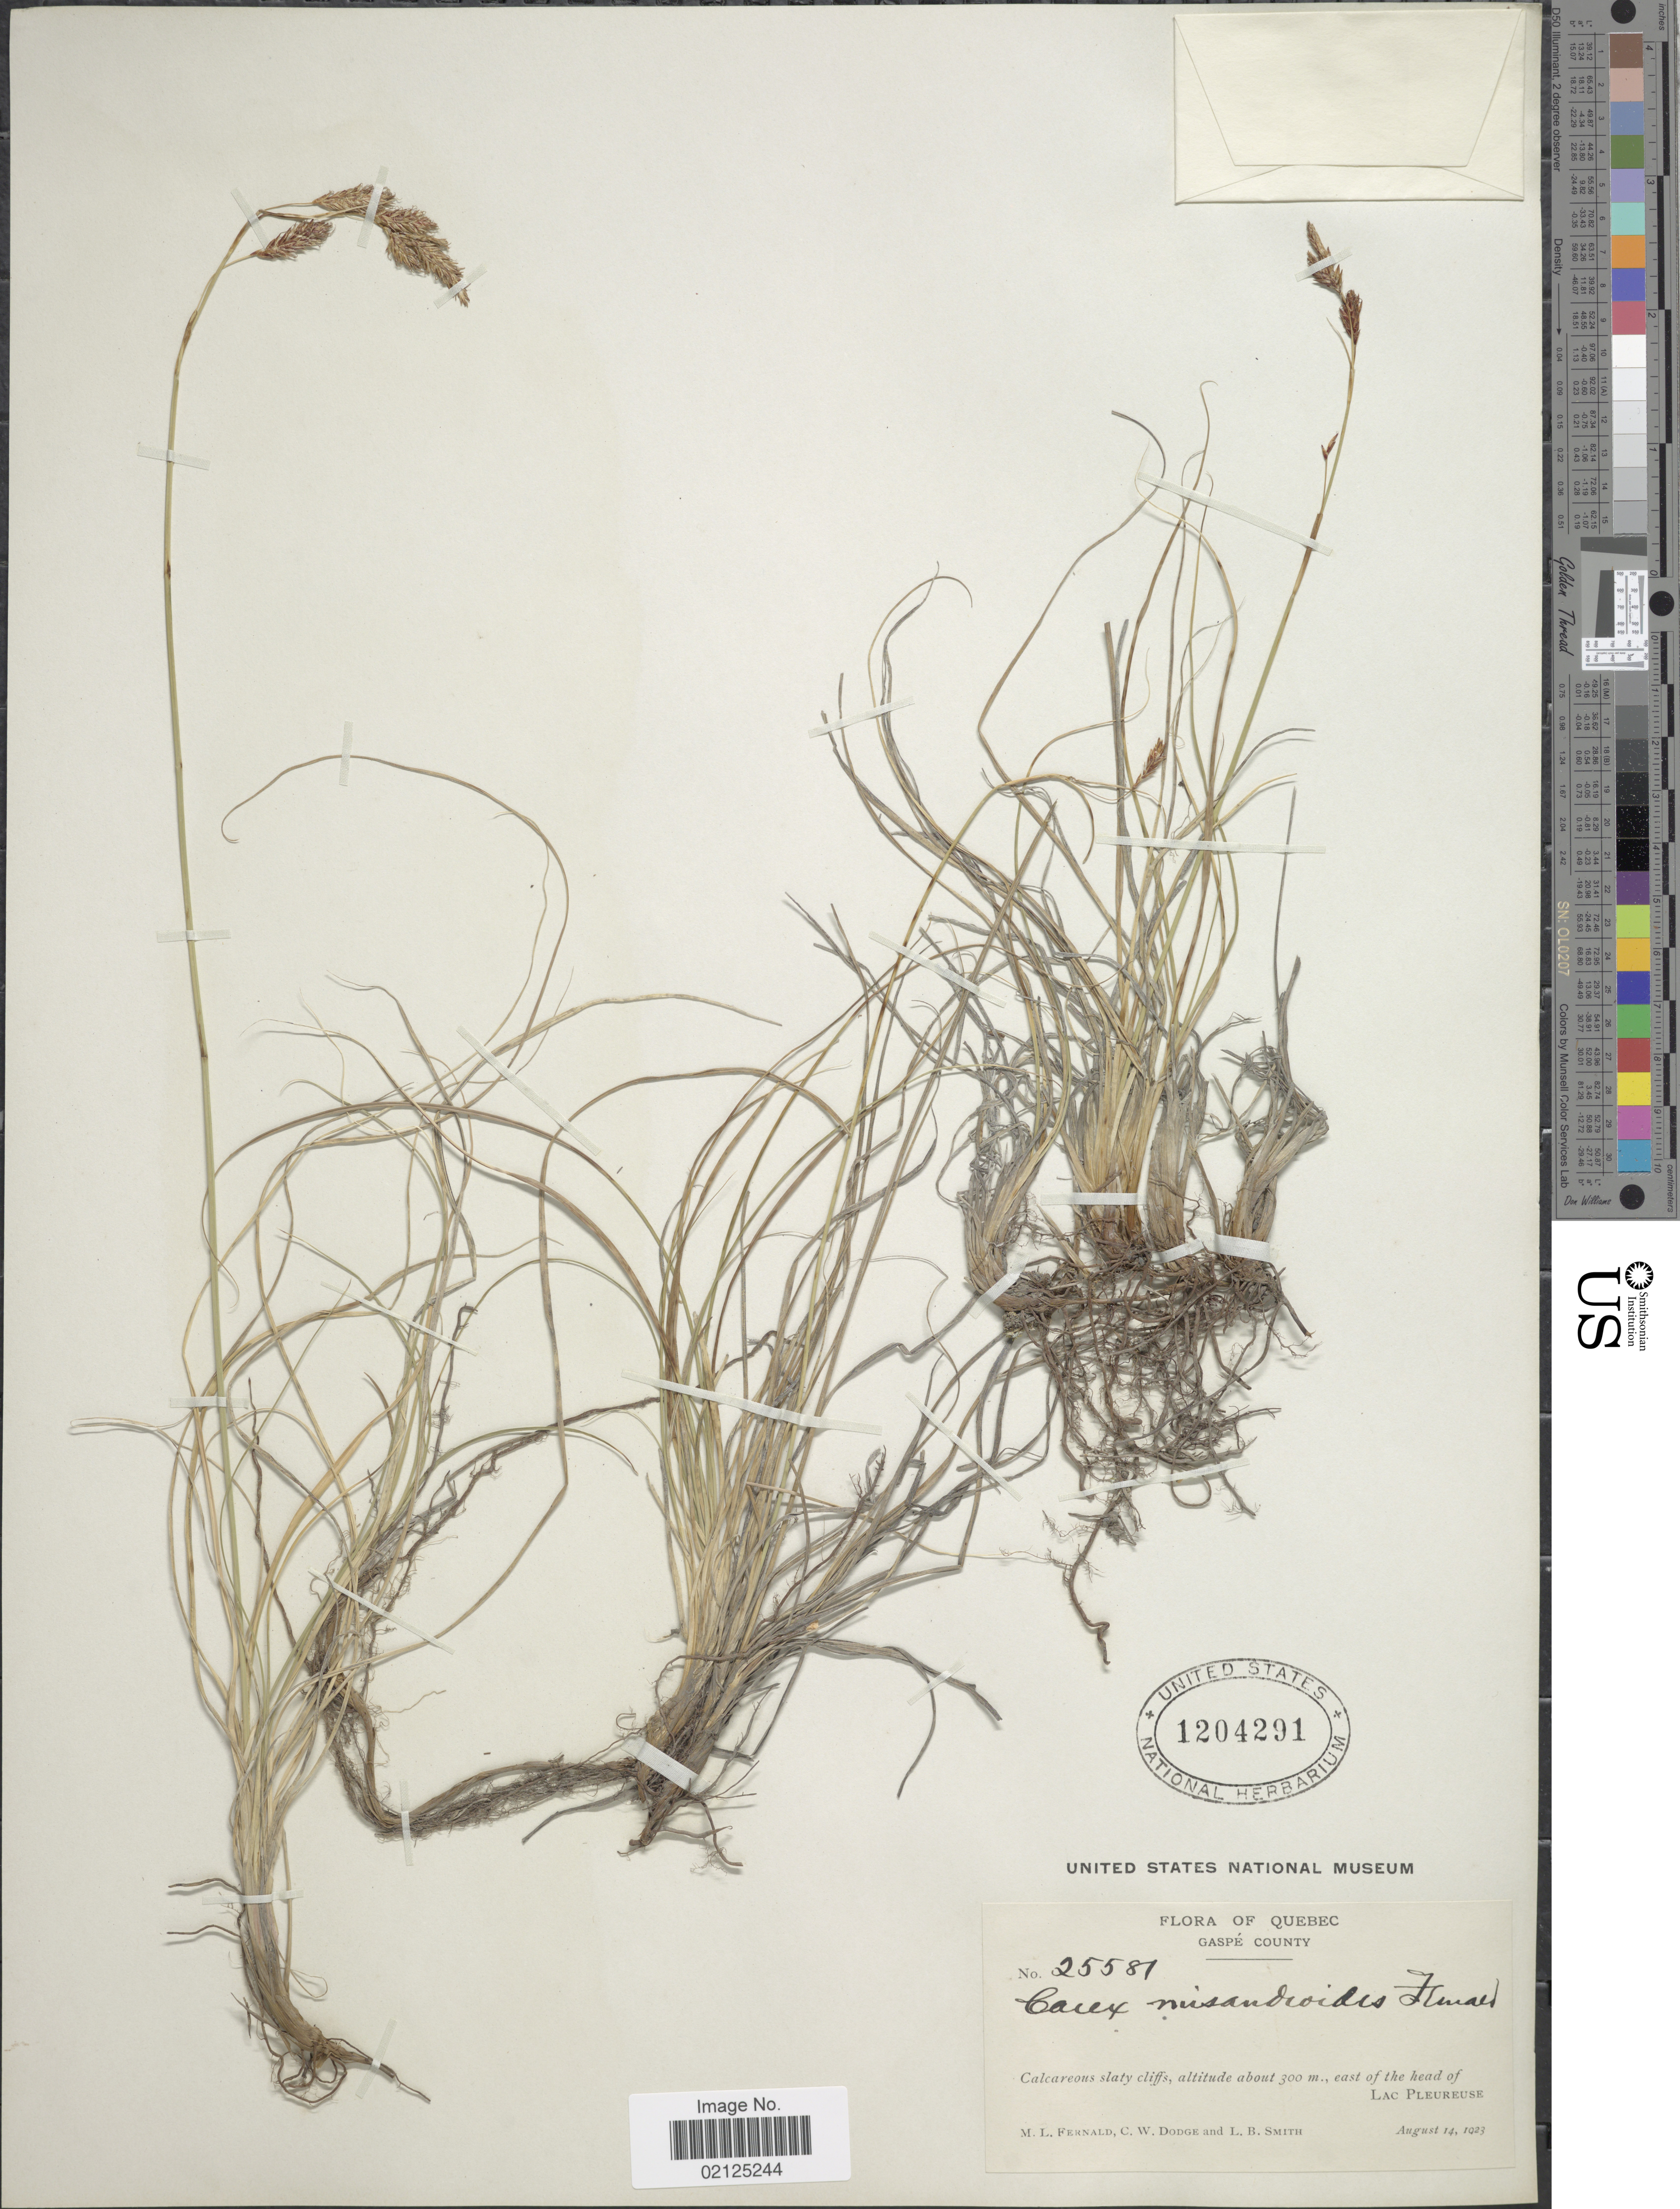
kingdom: Plantae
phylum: Tracheophyta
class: Liliopsida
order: Poales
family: Cyperaceae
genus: Carex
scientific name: Carex misandroides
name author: Fernald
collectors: M. L. Fernald, C. Dodge & L. Smith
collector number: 25581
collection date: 1923-08-14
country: Canada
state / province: Quebec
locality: Gaspé County, Calcareous slaty cliff., east of the head of Lac Pleureuse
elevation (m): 300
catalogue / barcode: US 1204291